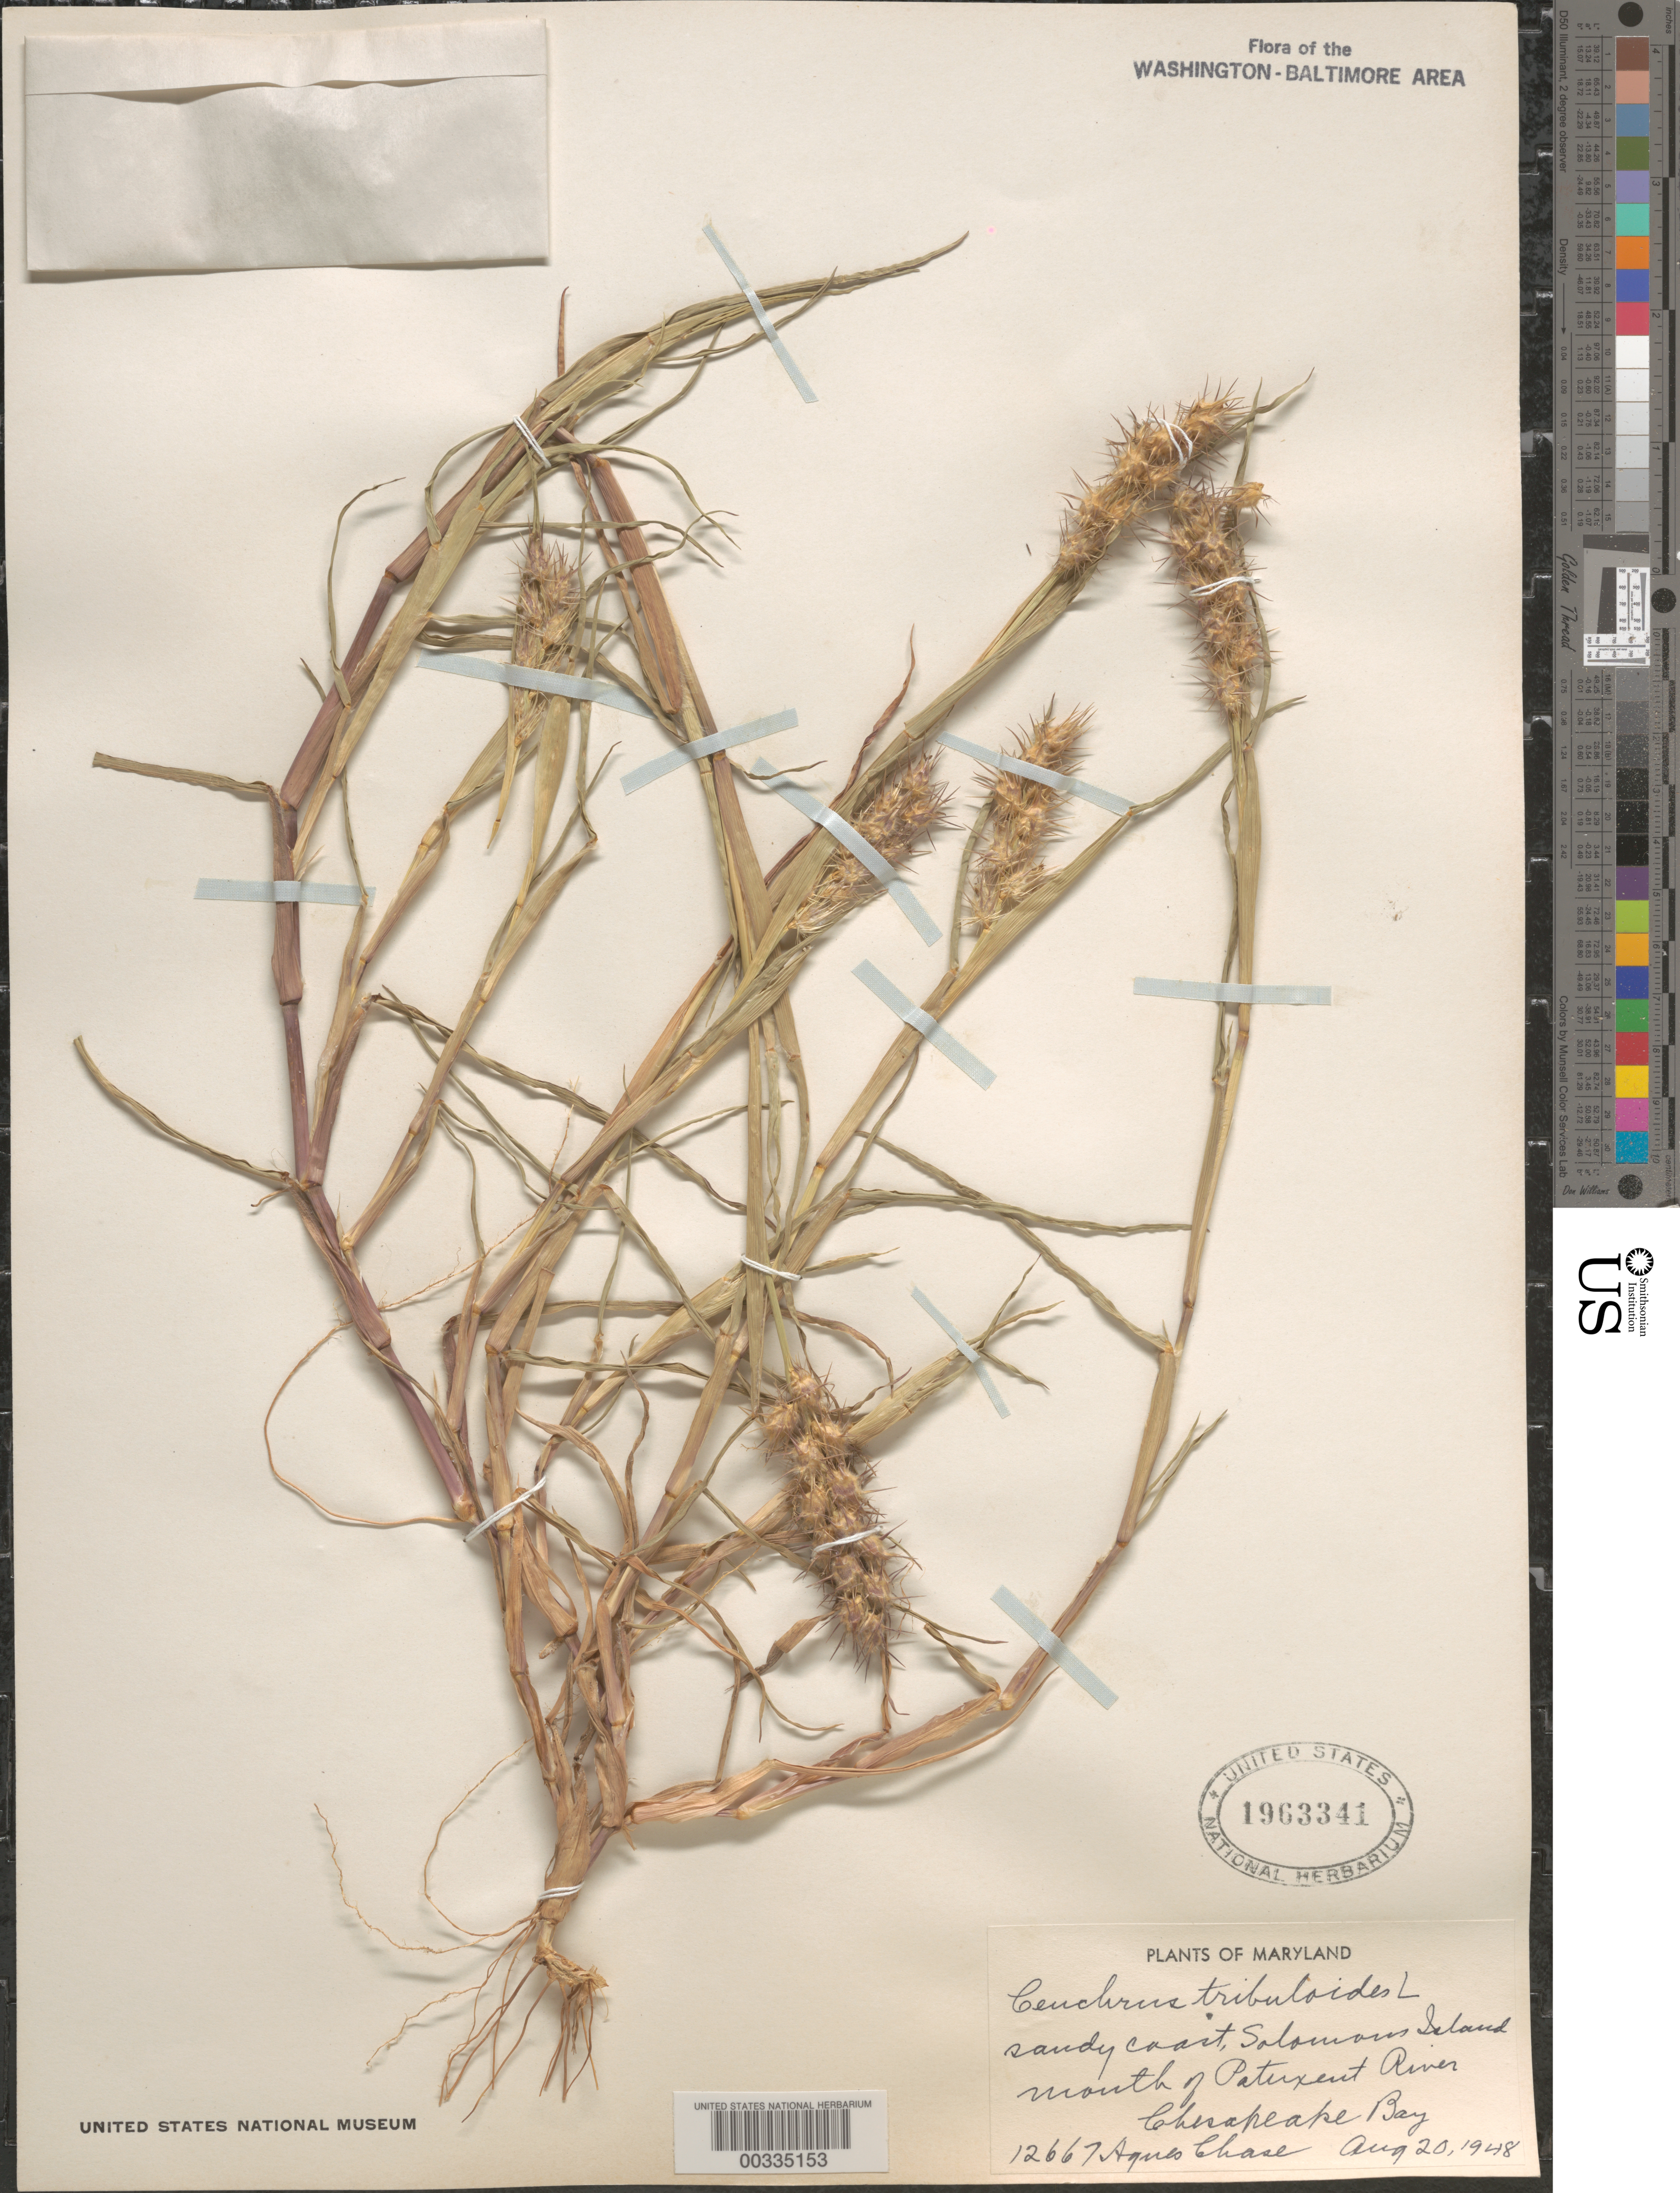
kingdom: Plantae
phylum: Tracheophyta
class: Liliopsida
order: Poales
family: Poaceae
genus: Cenchrus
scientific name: Cenchrus tribuloides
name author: L.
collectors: A. Chase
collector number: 12667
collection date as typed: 20 Aug 1948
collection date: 1948-08-20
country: United States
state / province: Maryland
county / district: Calvert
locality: Solomons Island, mouth of Patuxent River, Chesapeake Bay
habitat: Sandy coast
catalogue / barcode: US 1963341